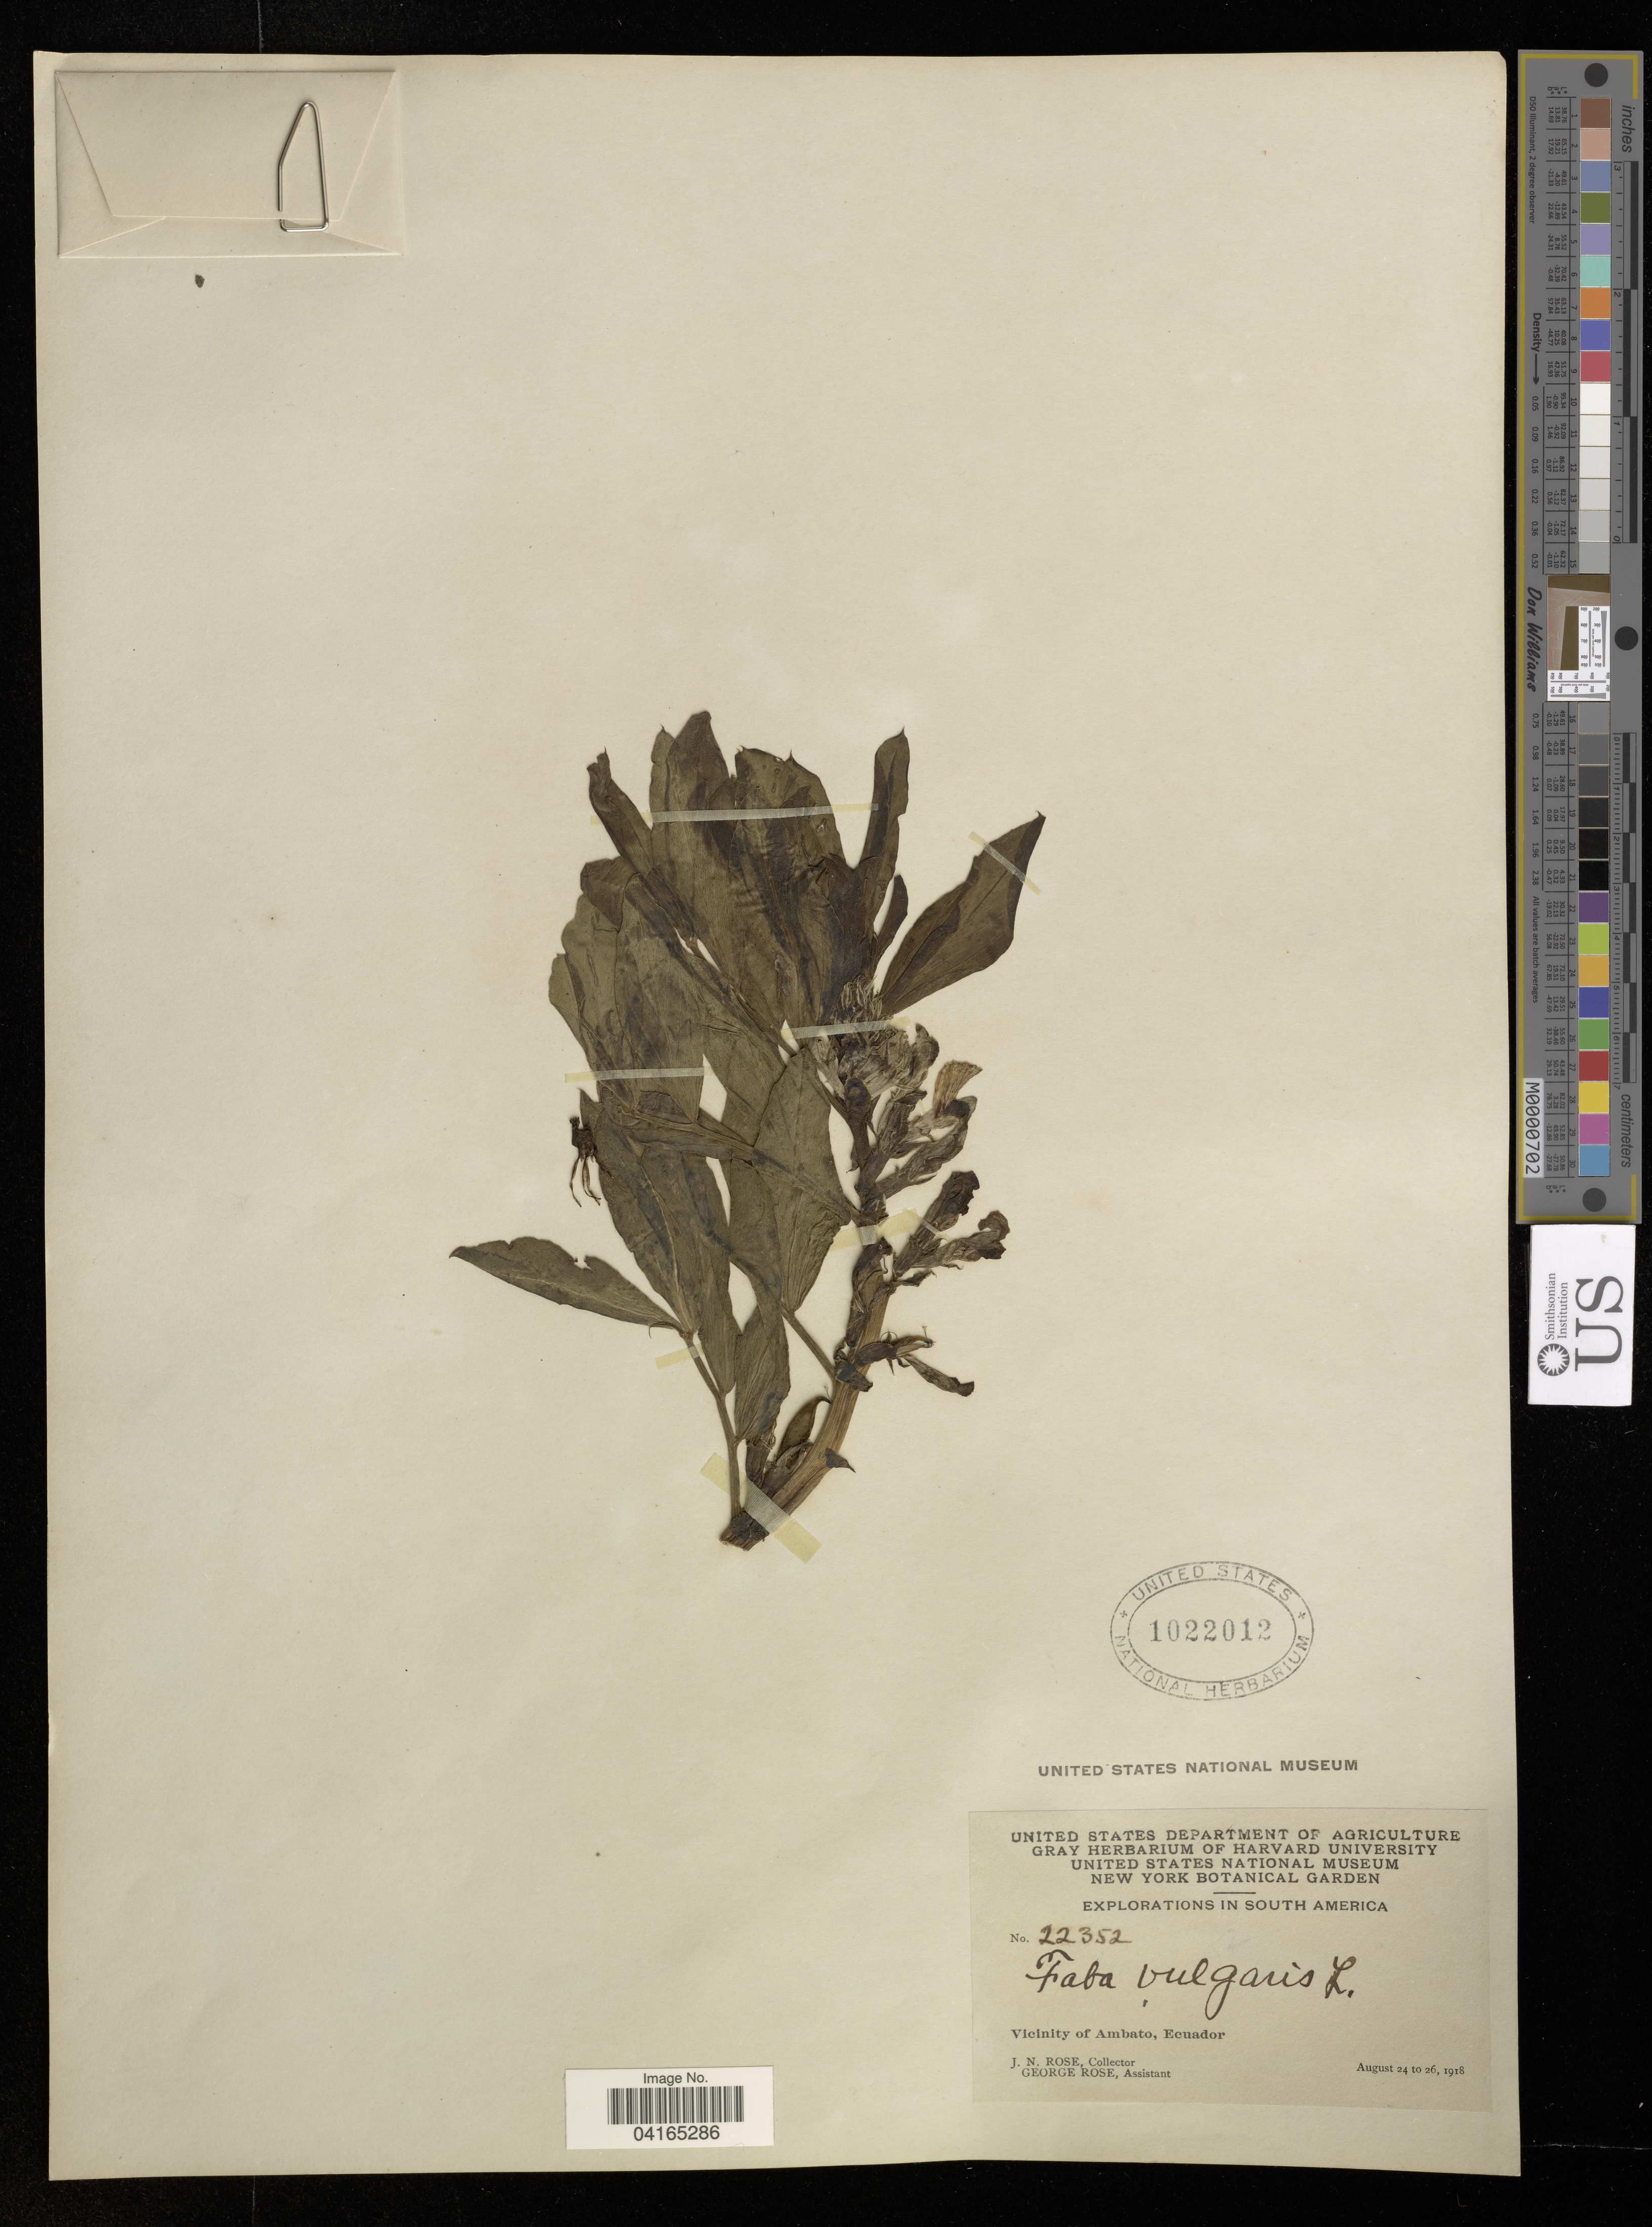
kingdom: Plantae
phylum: Tracheophyta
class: Magnoliopsida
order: Fabales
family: Fabaceae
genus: Vicia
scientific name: Vicia faba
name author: L.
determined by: Hechenleitner, Paulina, RBG Edinburgh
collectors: J. N. Rose & G. Rose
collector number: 22352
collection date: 1918-08-24/1918-08-26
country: Ecuador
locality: Vicinity of Ambato.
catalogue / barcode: US 1022012